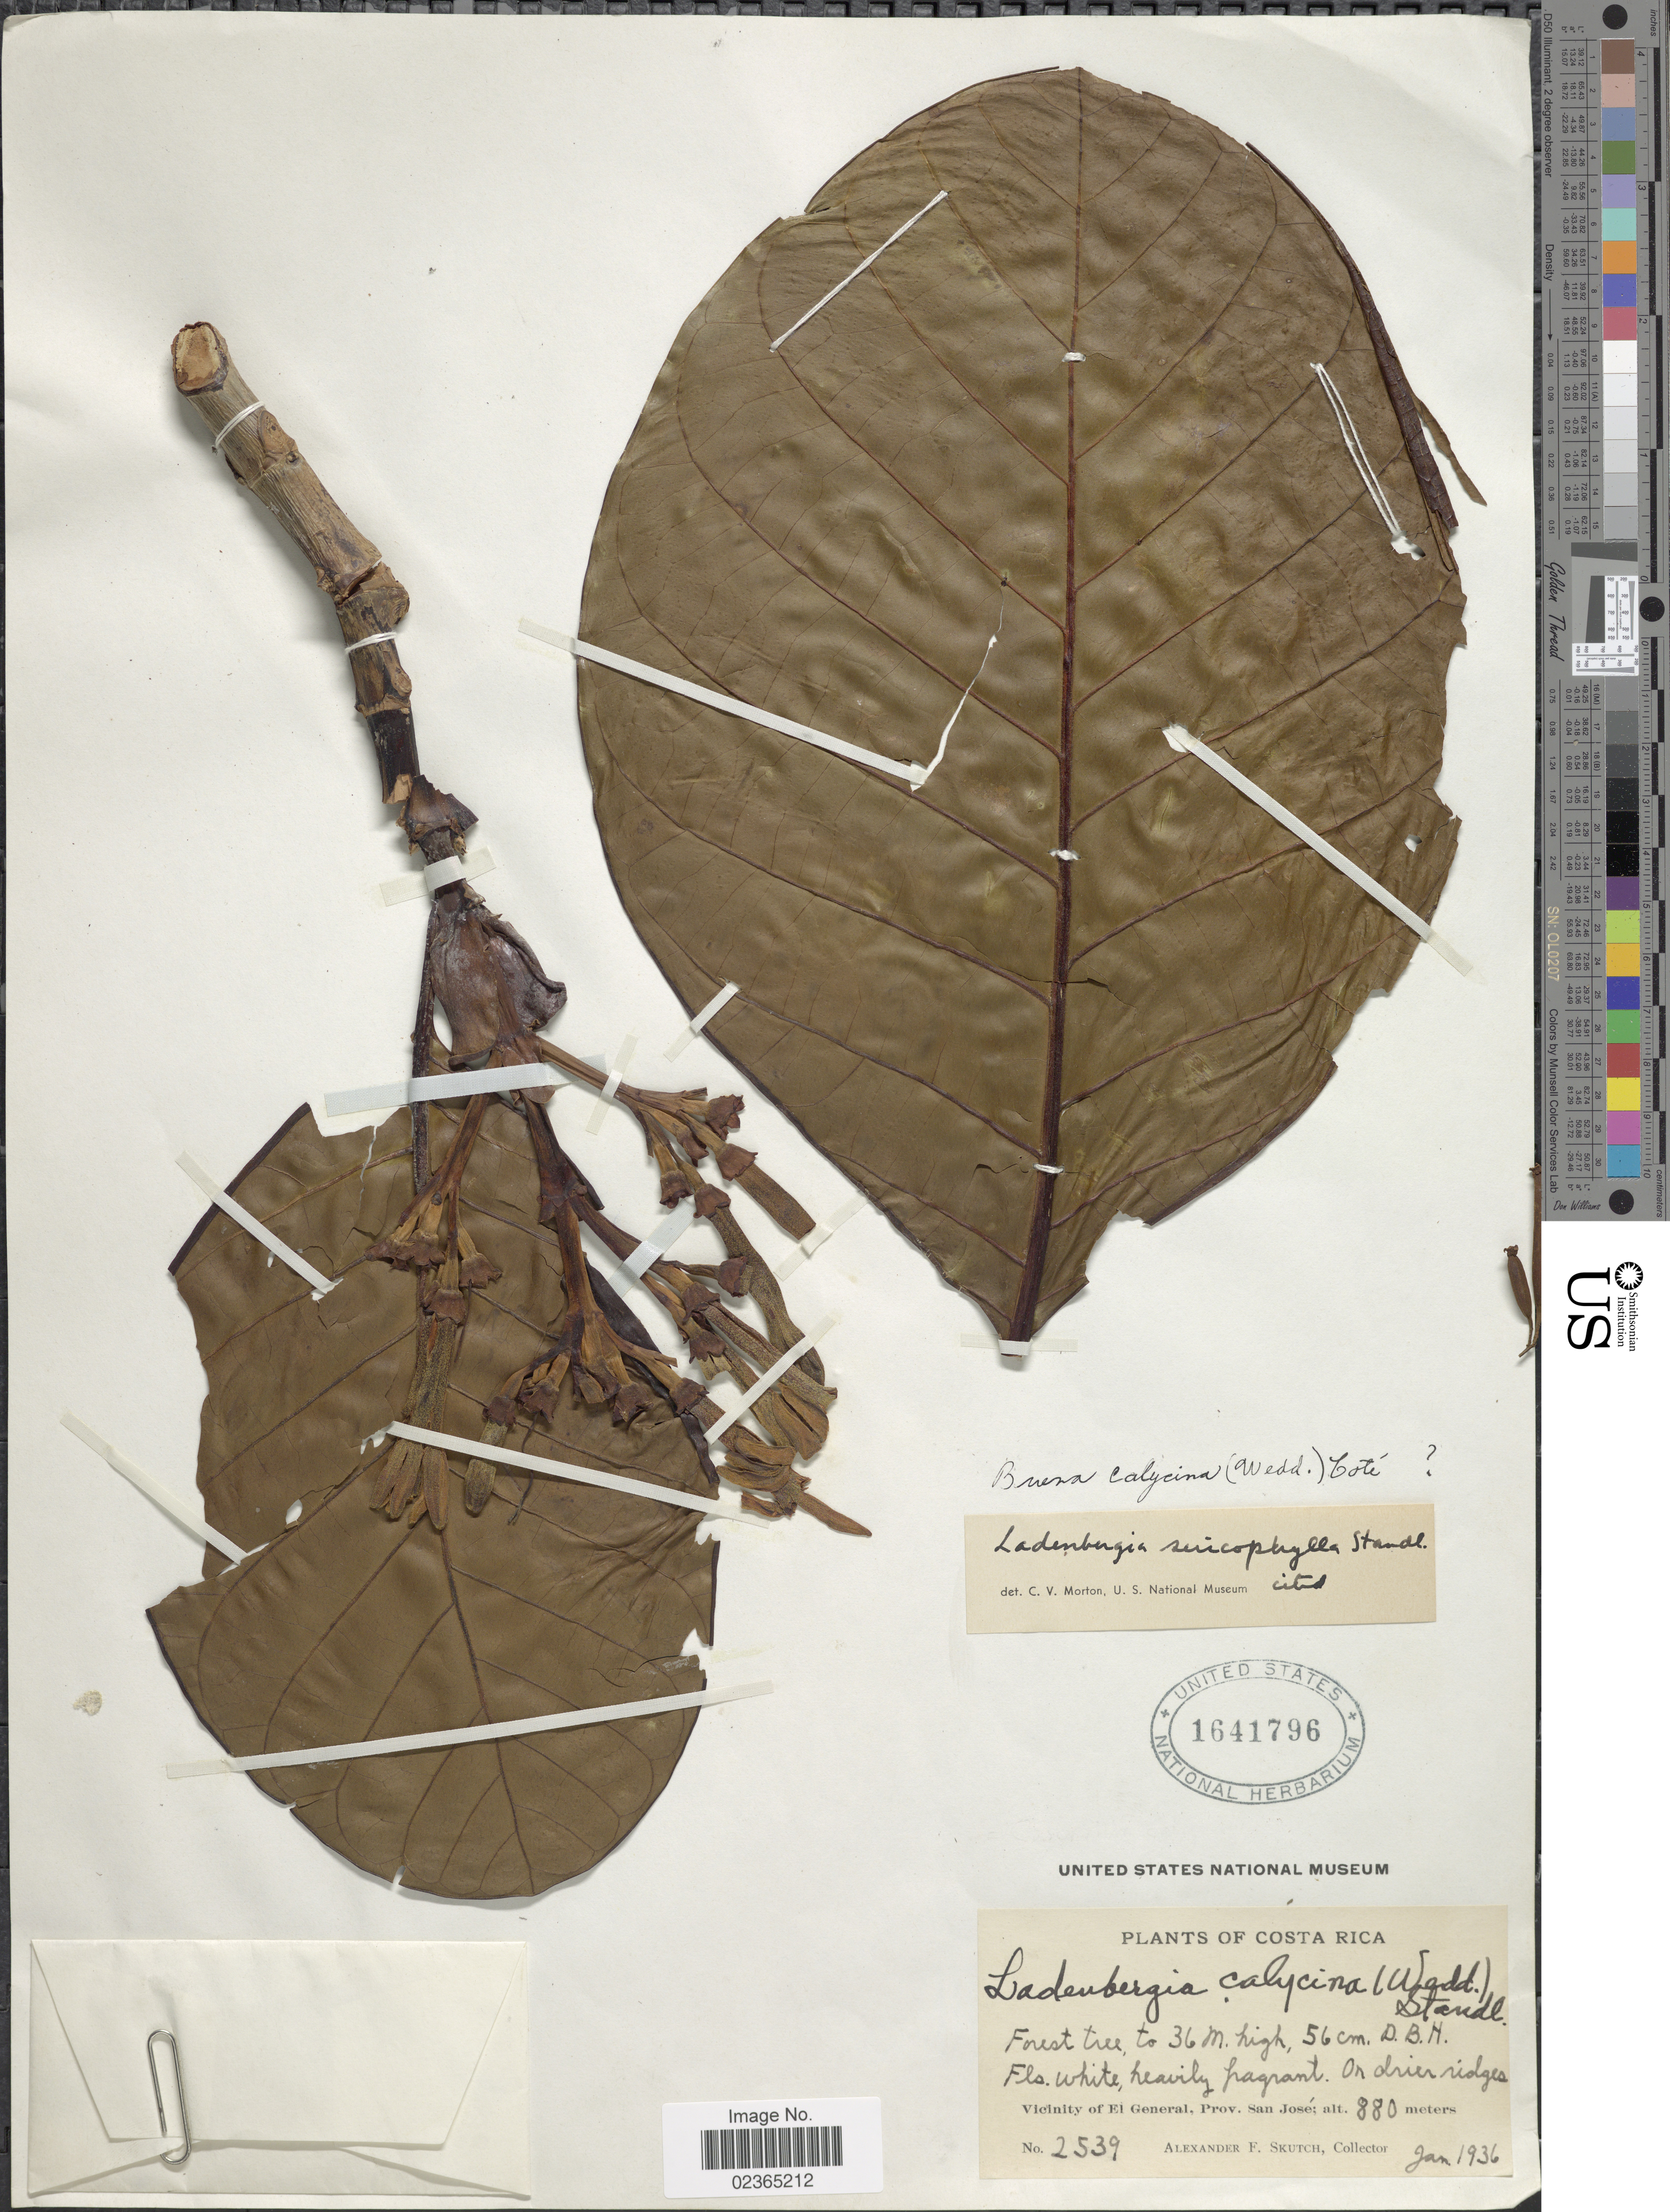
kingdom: Plantae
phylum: Tracheophyta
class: Magnoliopsida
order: Gentianales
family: Rubiaceae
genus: Ladenbergia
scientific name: Ladenbergia bullata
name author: (Wedd.) Standl.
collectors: A. F. Skutch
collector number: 2539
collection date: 1936-01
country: Costa Rica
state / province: San José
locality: Vicinity of El General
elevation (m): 880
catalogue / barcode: US 1641796